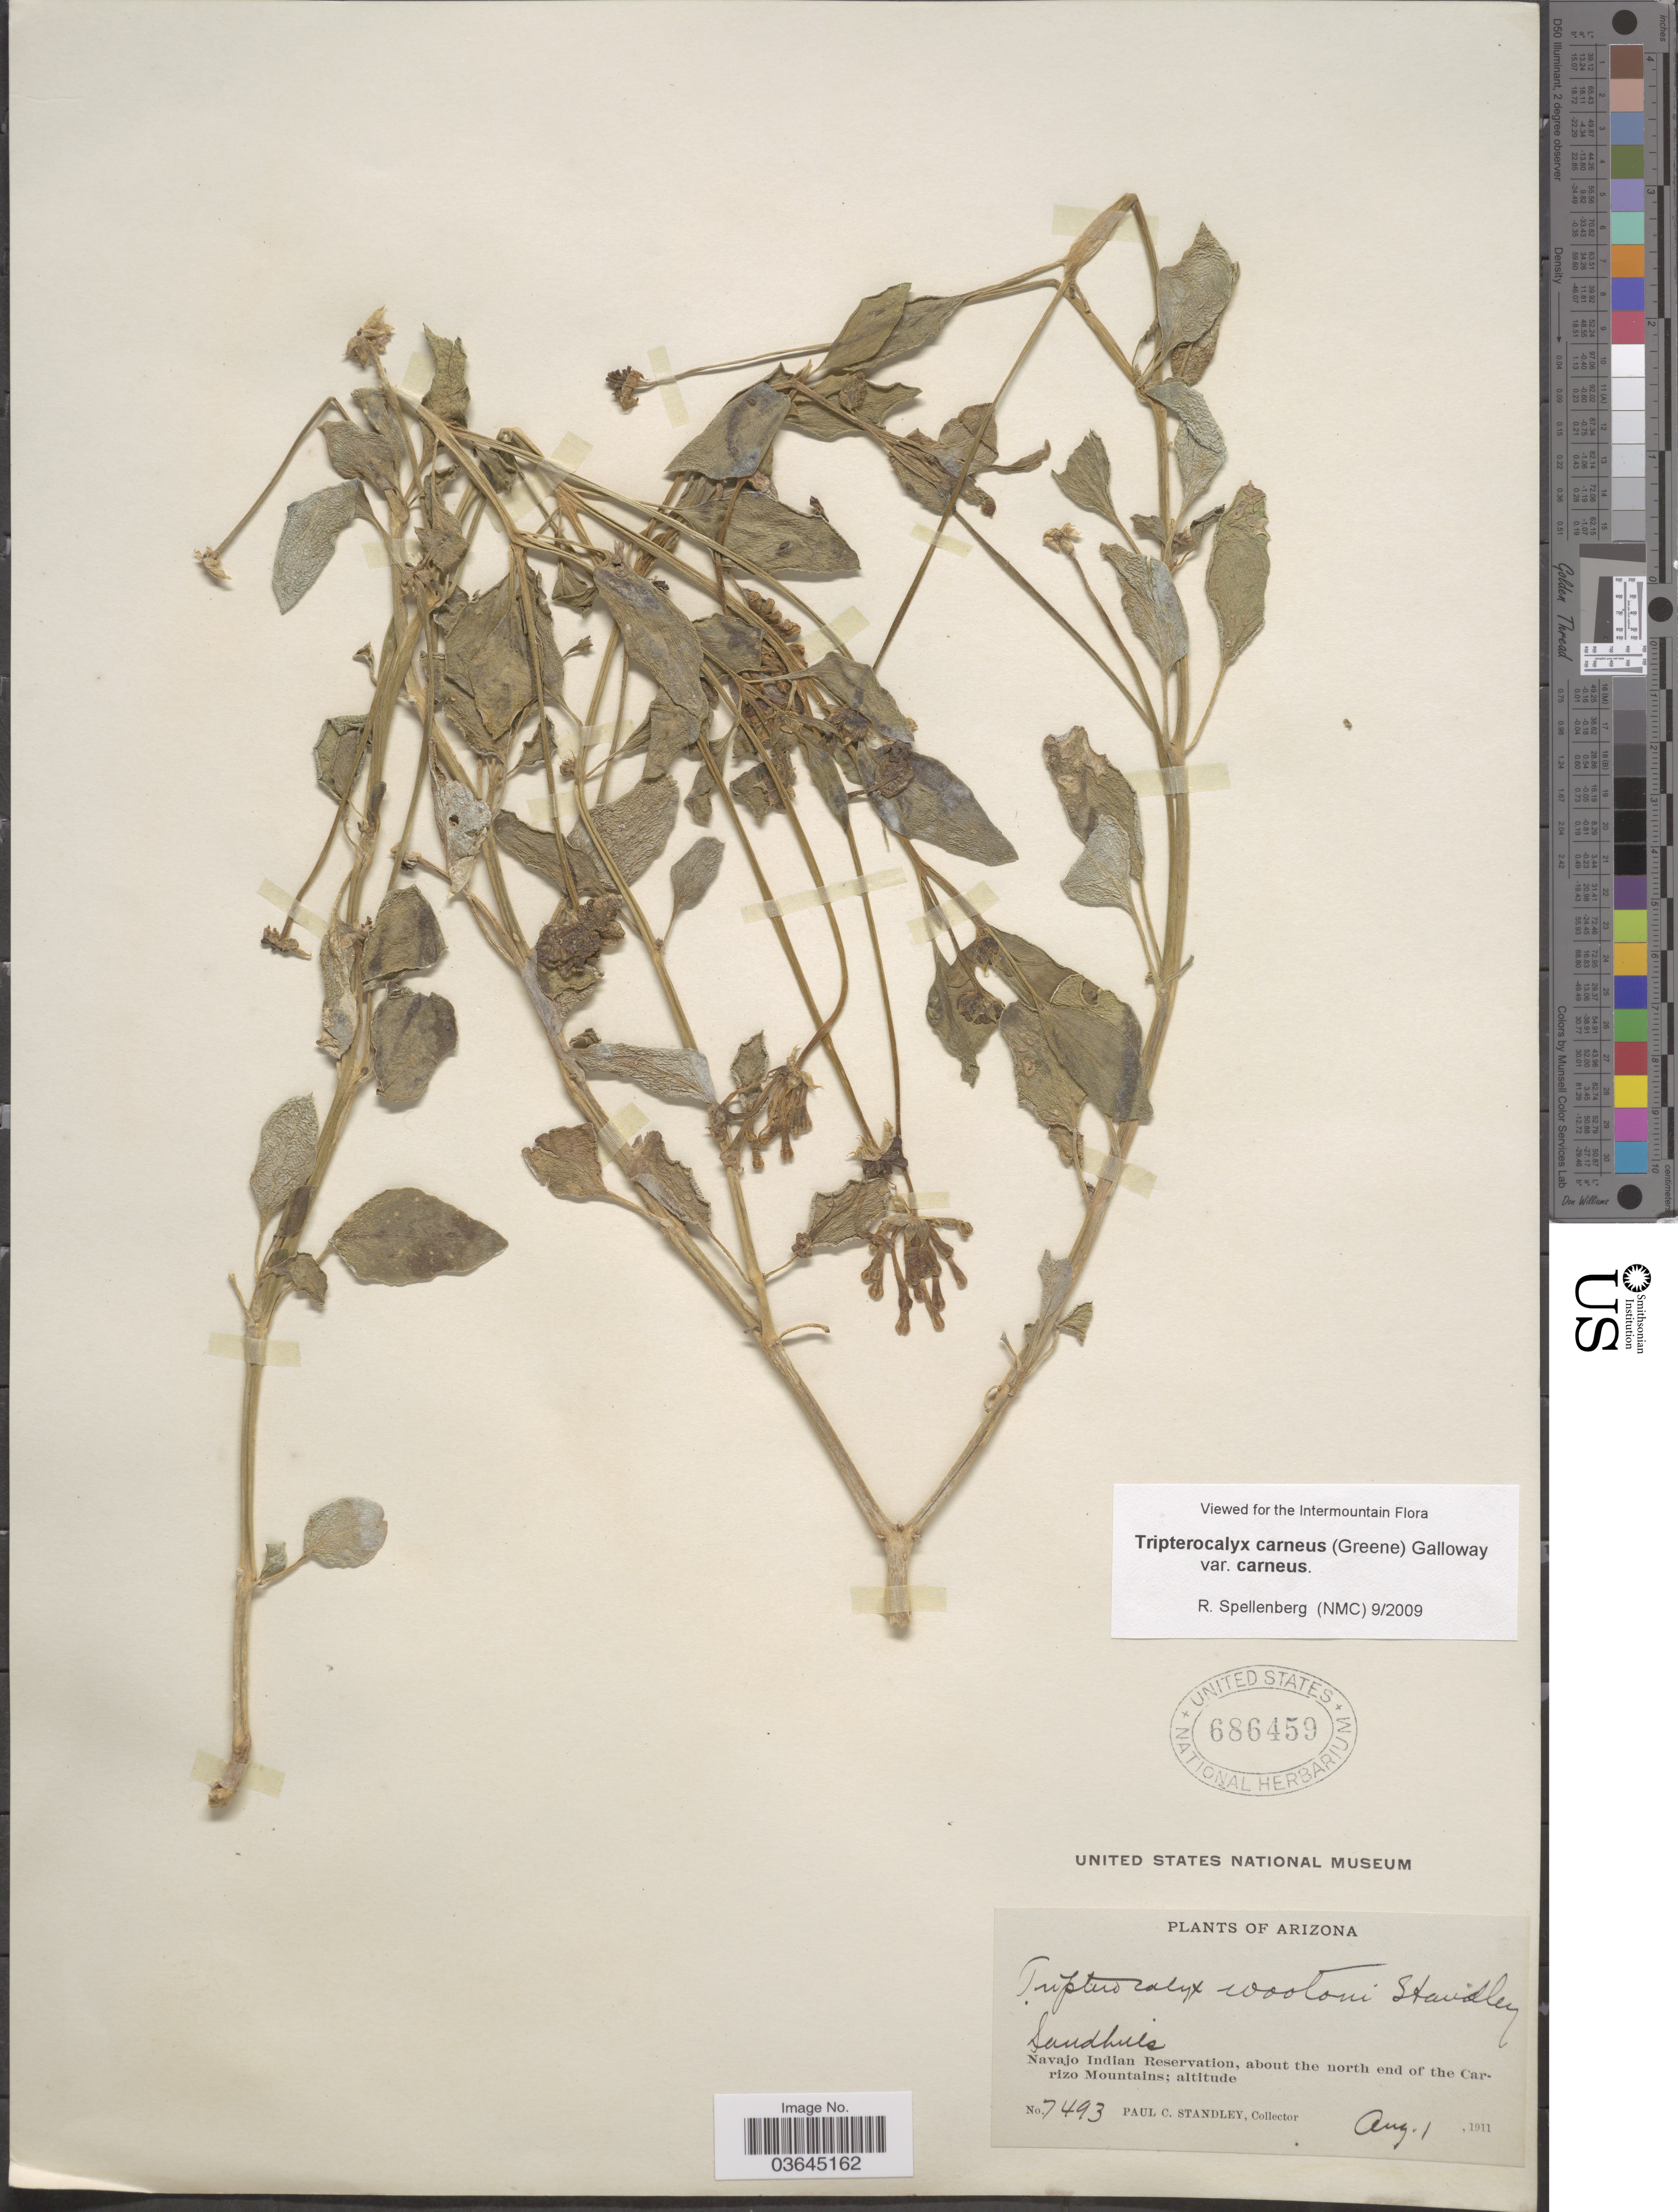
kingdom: Plantae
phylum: Tracheophyta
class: Magnoliopsida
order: Caryophyllales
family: Nyctaginaceae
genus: Tripterocalyx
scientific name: Tripterocalyx carneus var. carneus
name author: (Greene) L.A. Galloway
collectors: P. C. Standley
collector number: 7493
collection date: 1911-08-01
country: United States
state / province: Arizona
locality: Navajo Indian Reservation, about the north end of the Carrizo Mountains.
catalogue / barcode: US 686459